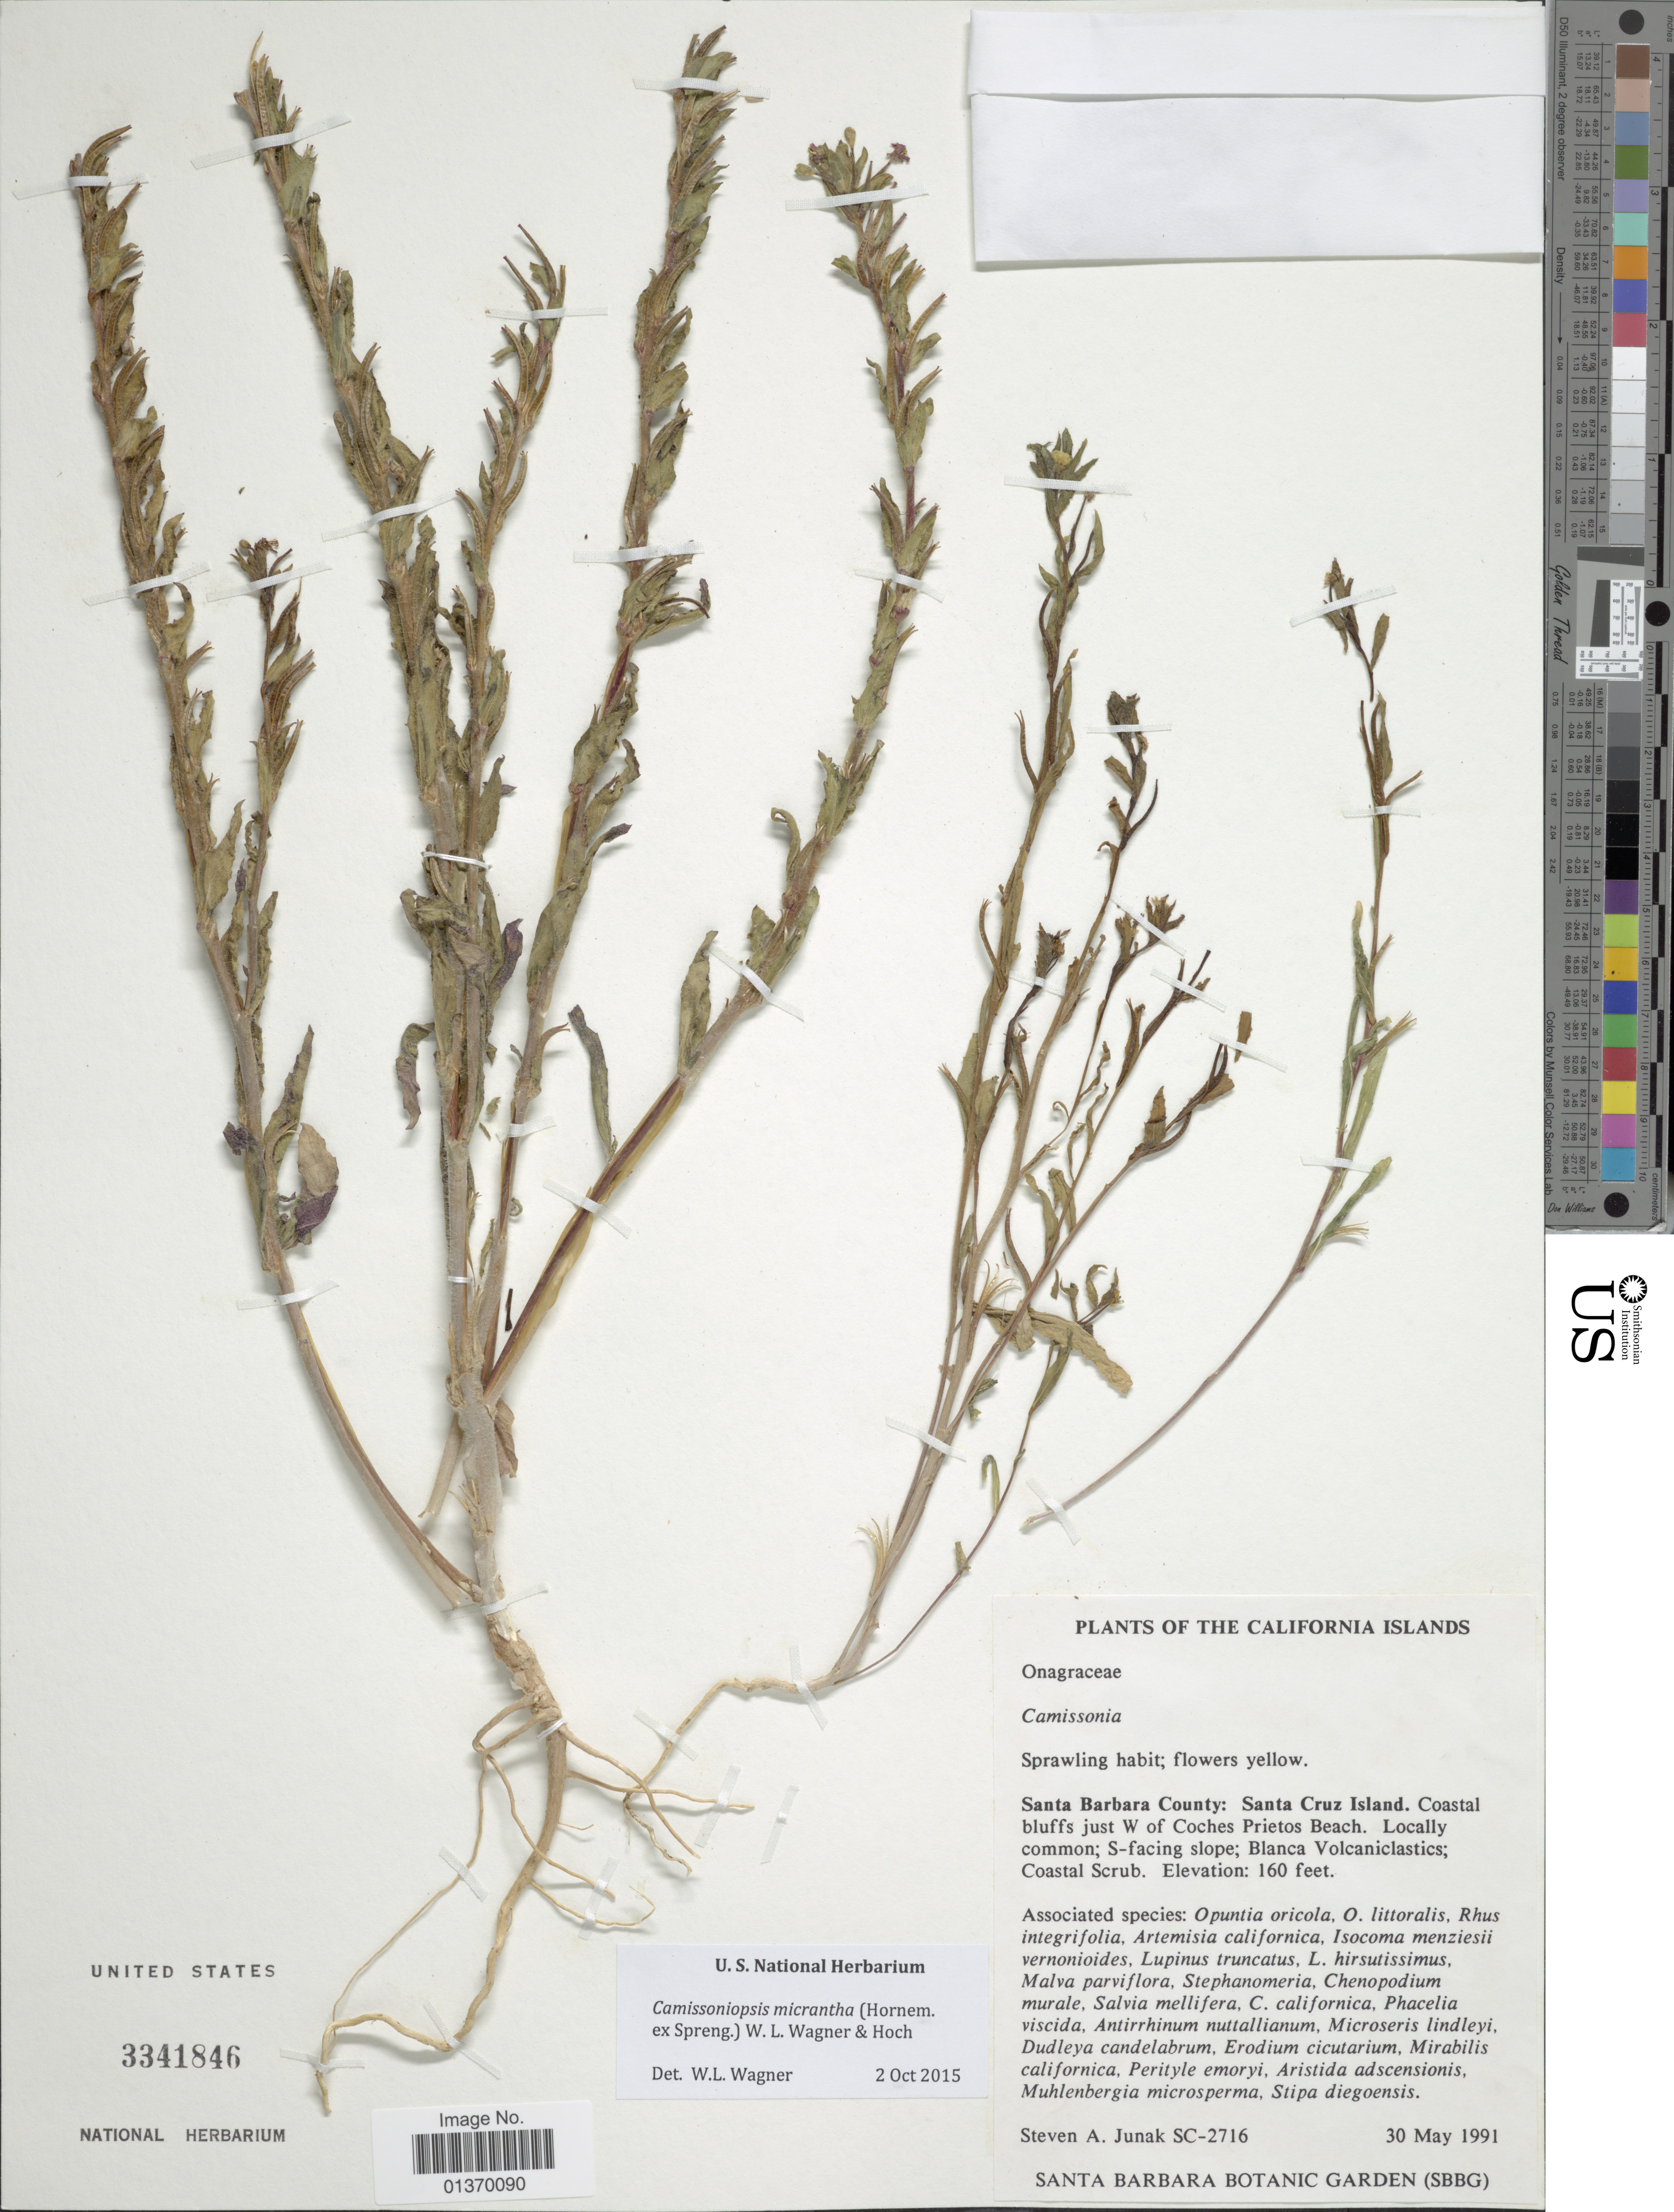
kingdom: Plantae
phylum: Tracheophyta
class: Magnoliopsida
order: Myrtales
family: Onagraceae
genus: Camissoniopsis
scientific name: Camissoniopsis micrantha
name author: (Hornem. ex Spreng.) W.L. Wagner & Hoch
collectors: S. Junak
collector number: SC-2716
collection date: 1991-05-30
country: United States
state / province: California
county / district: Santa Barbara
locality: The California Islands, Santa Barbara County: Santa Cruz Island. Coastal bluffs just W of Coches Prietos Beach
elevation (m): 49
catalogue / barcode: US 3341846